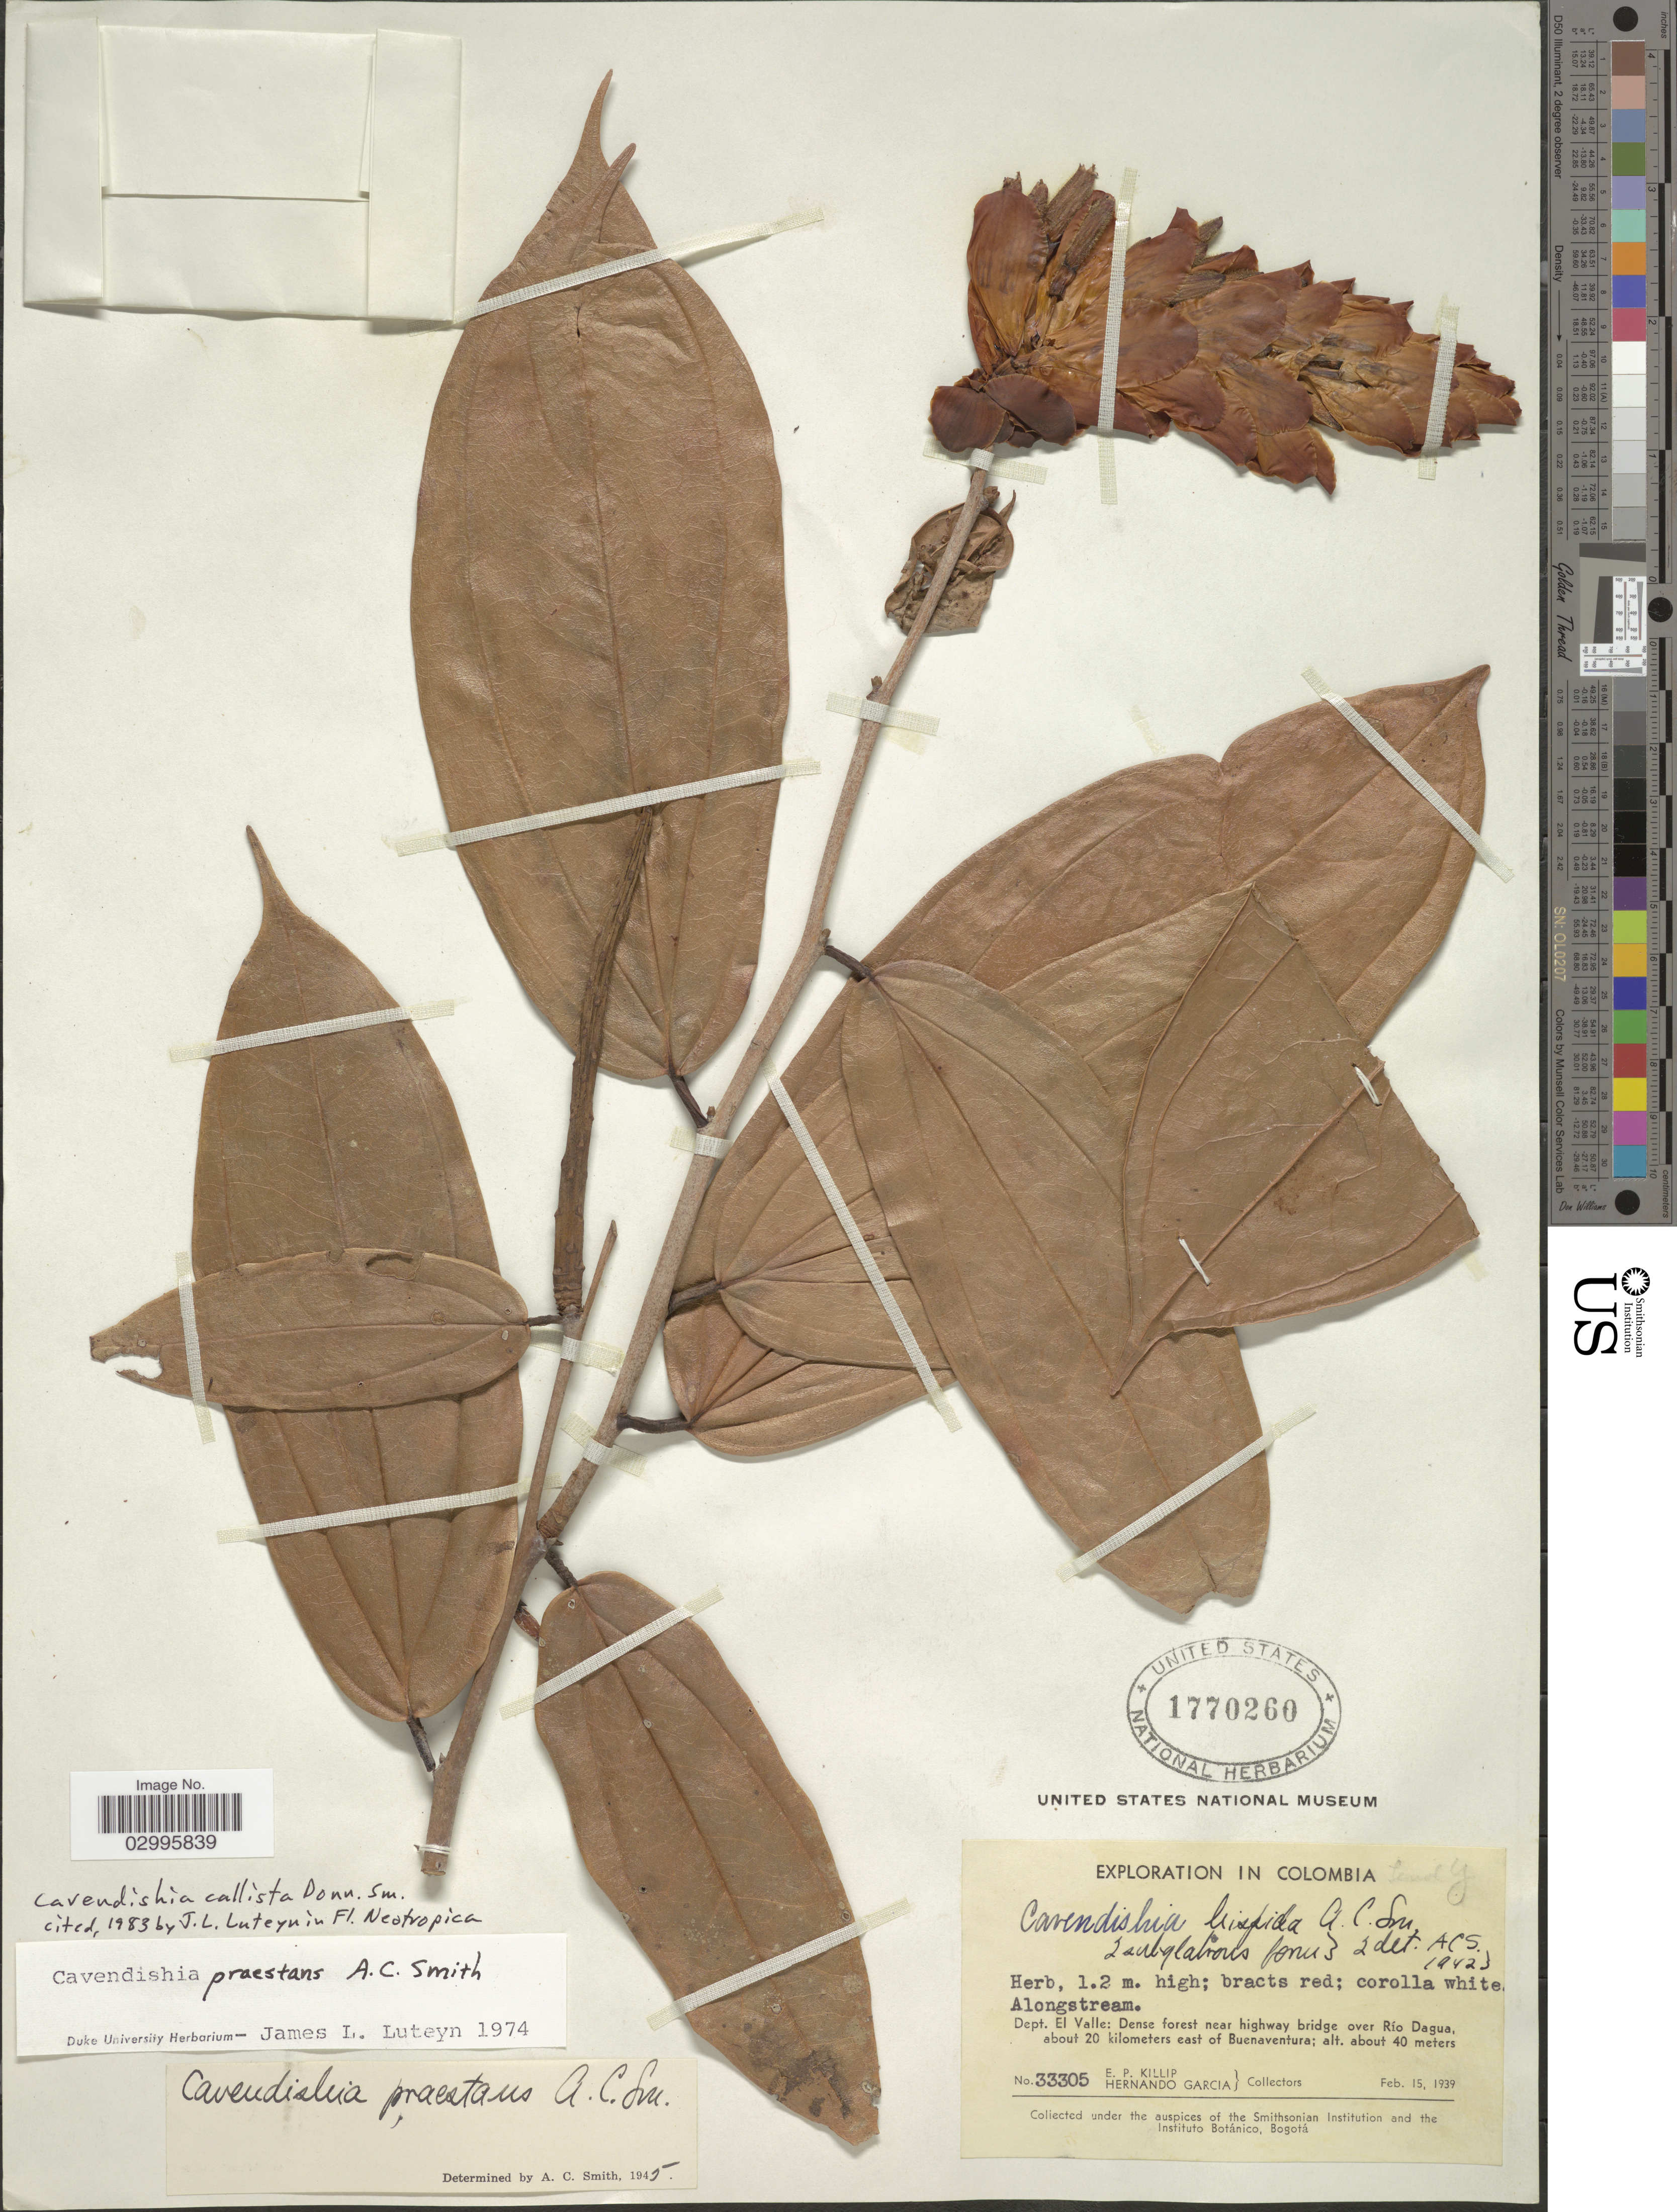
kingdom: Plantae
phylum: Tracheophyta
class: Magnoliopsida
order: Ericales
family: Ericaceae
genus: Cavendishia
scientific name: Cavendishia callista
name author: Donn. Sm.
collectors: E. P. Killip & H. Garcia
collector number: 33305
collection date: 1939-02-15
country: Colombia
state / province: Valle del Cauca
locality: Alongstream. Dept. El Valle: Dense forest near highway bridge over Río Dagua, about 20 kilometers east of Buenaventura.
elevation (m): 40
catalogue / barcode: US 1770260